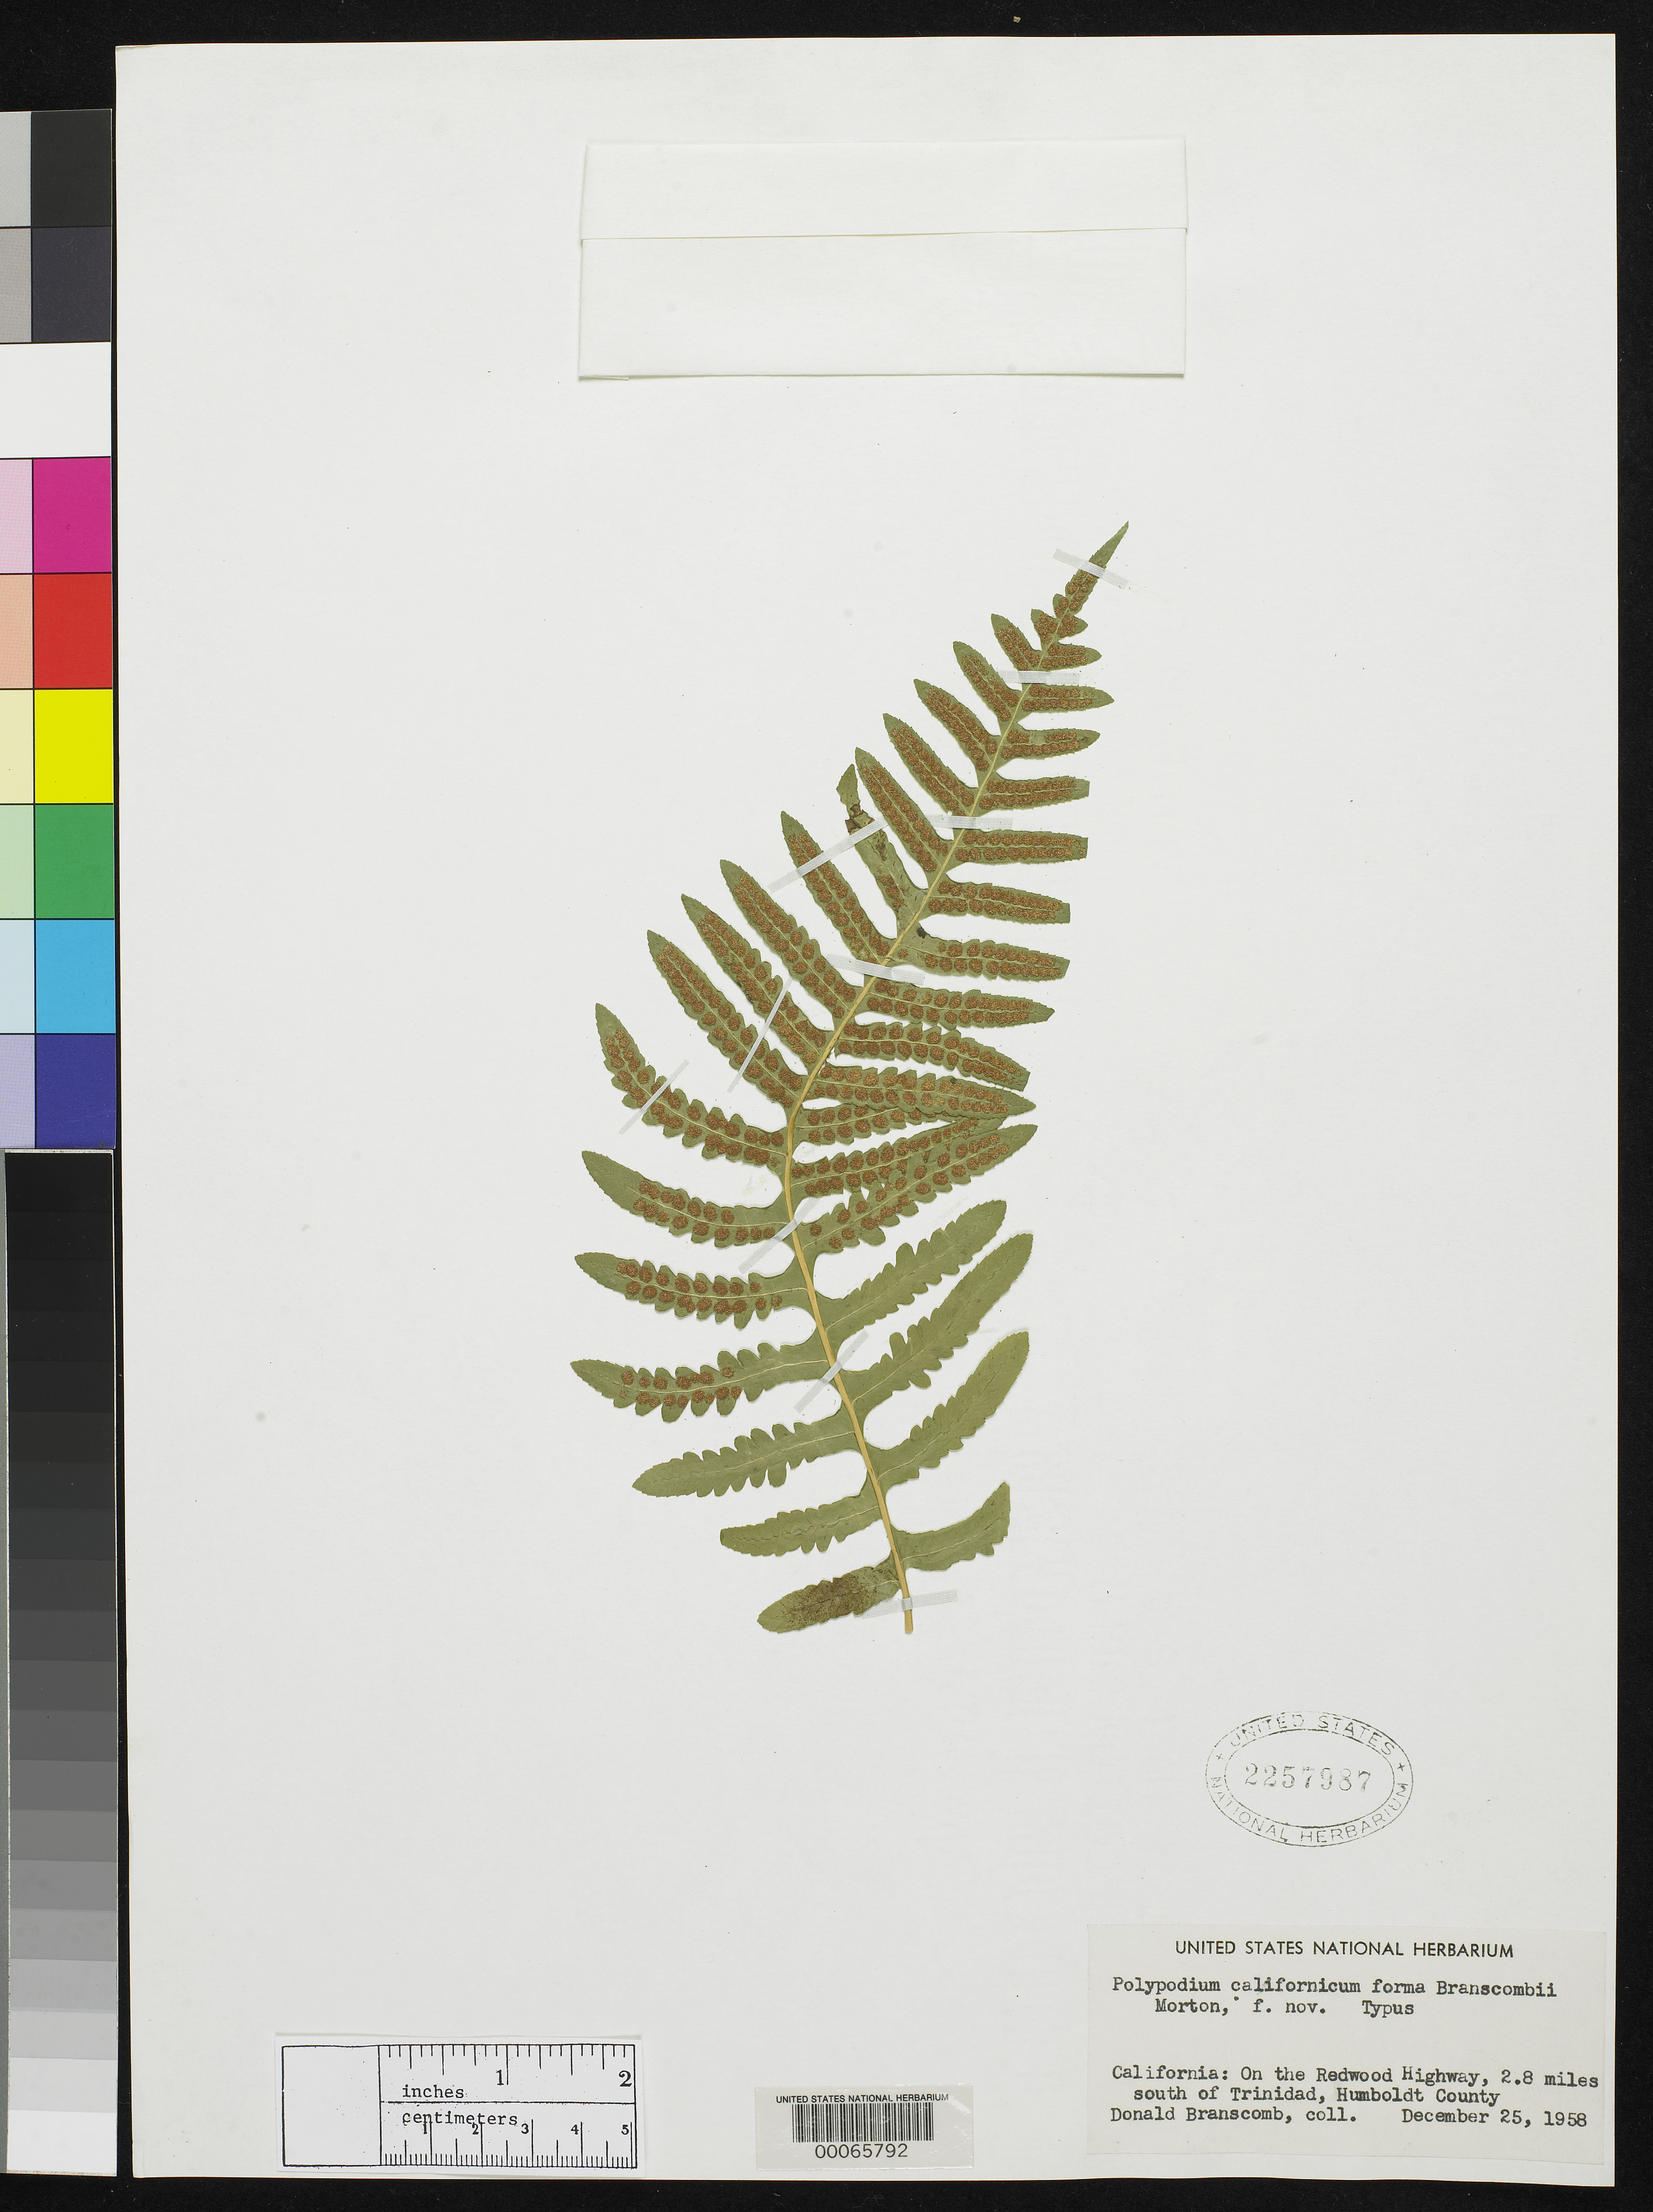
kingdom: Plantae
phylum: Tracheophyta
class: Polypodiopsida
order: Polypodiales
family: Polypodiaceae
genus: Polypodium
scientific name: Polypodium californicum f. brauscombii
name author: C.V. Morton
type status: Holotype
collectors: P. Brauscomb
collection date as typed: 25 Dec 1958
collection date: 1958-12-25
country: United States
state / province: California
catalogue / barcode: US 2257987